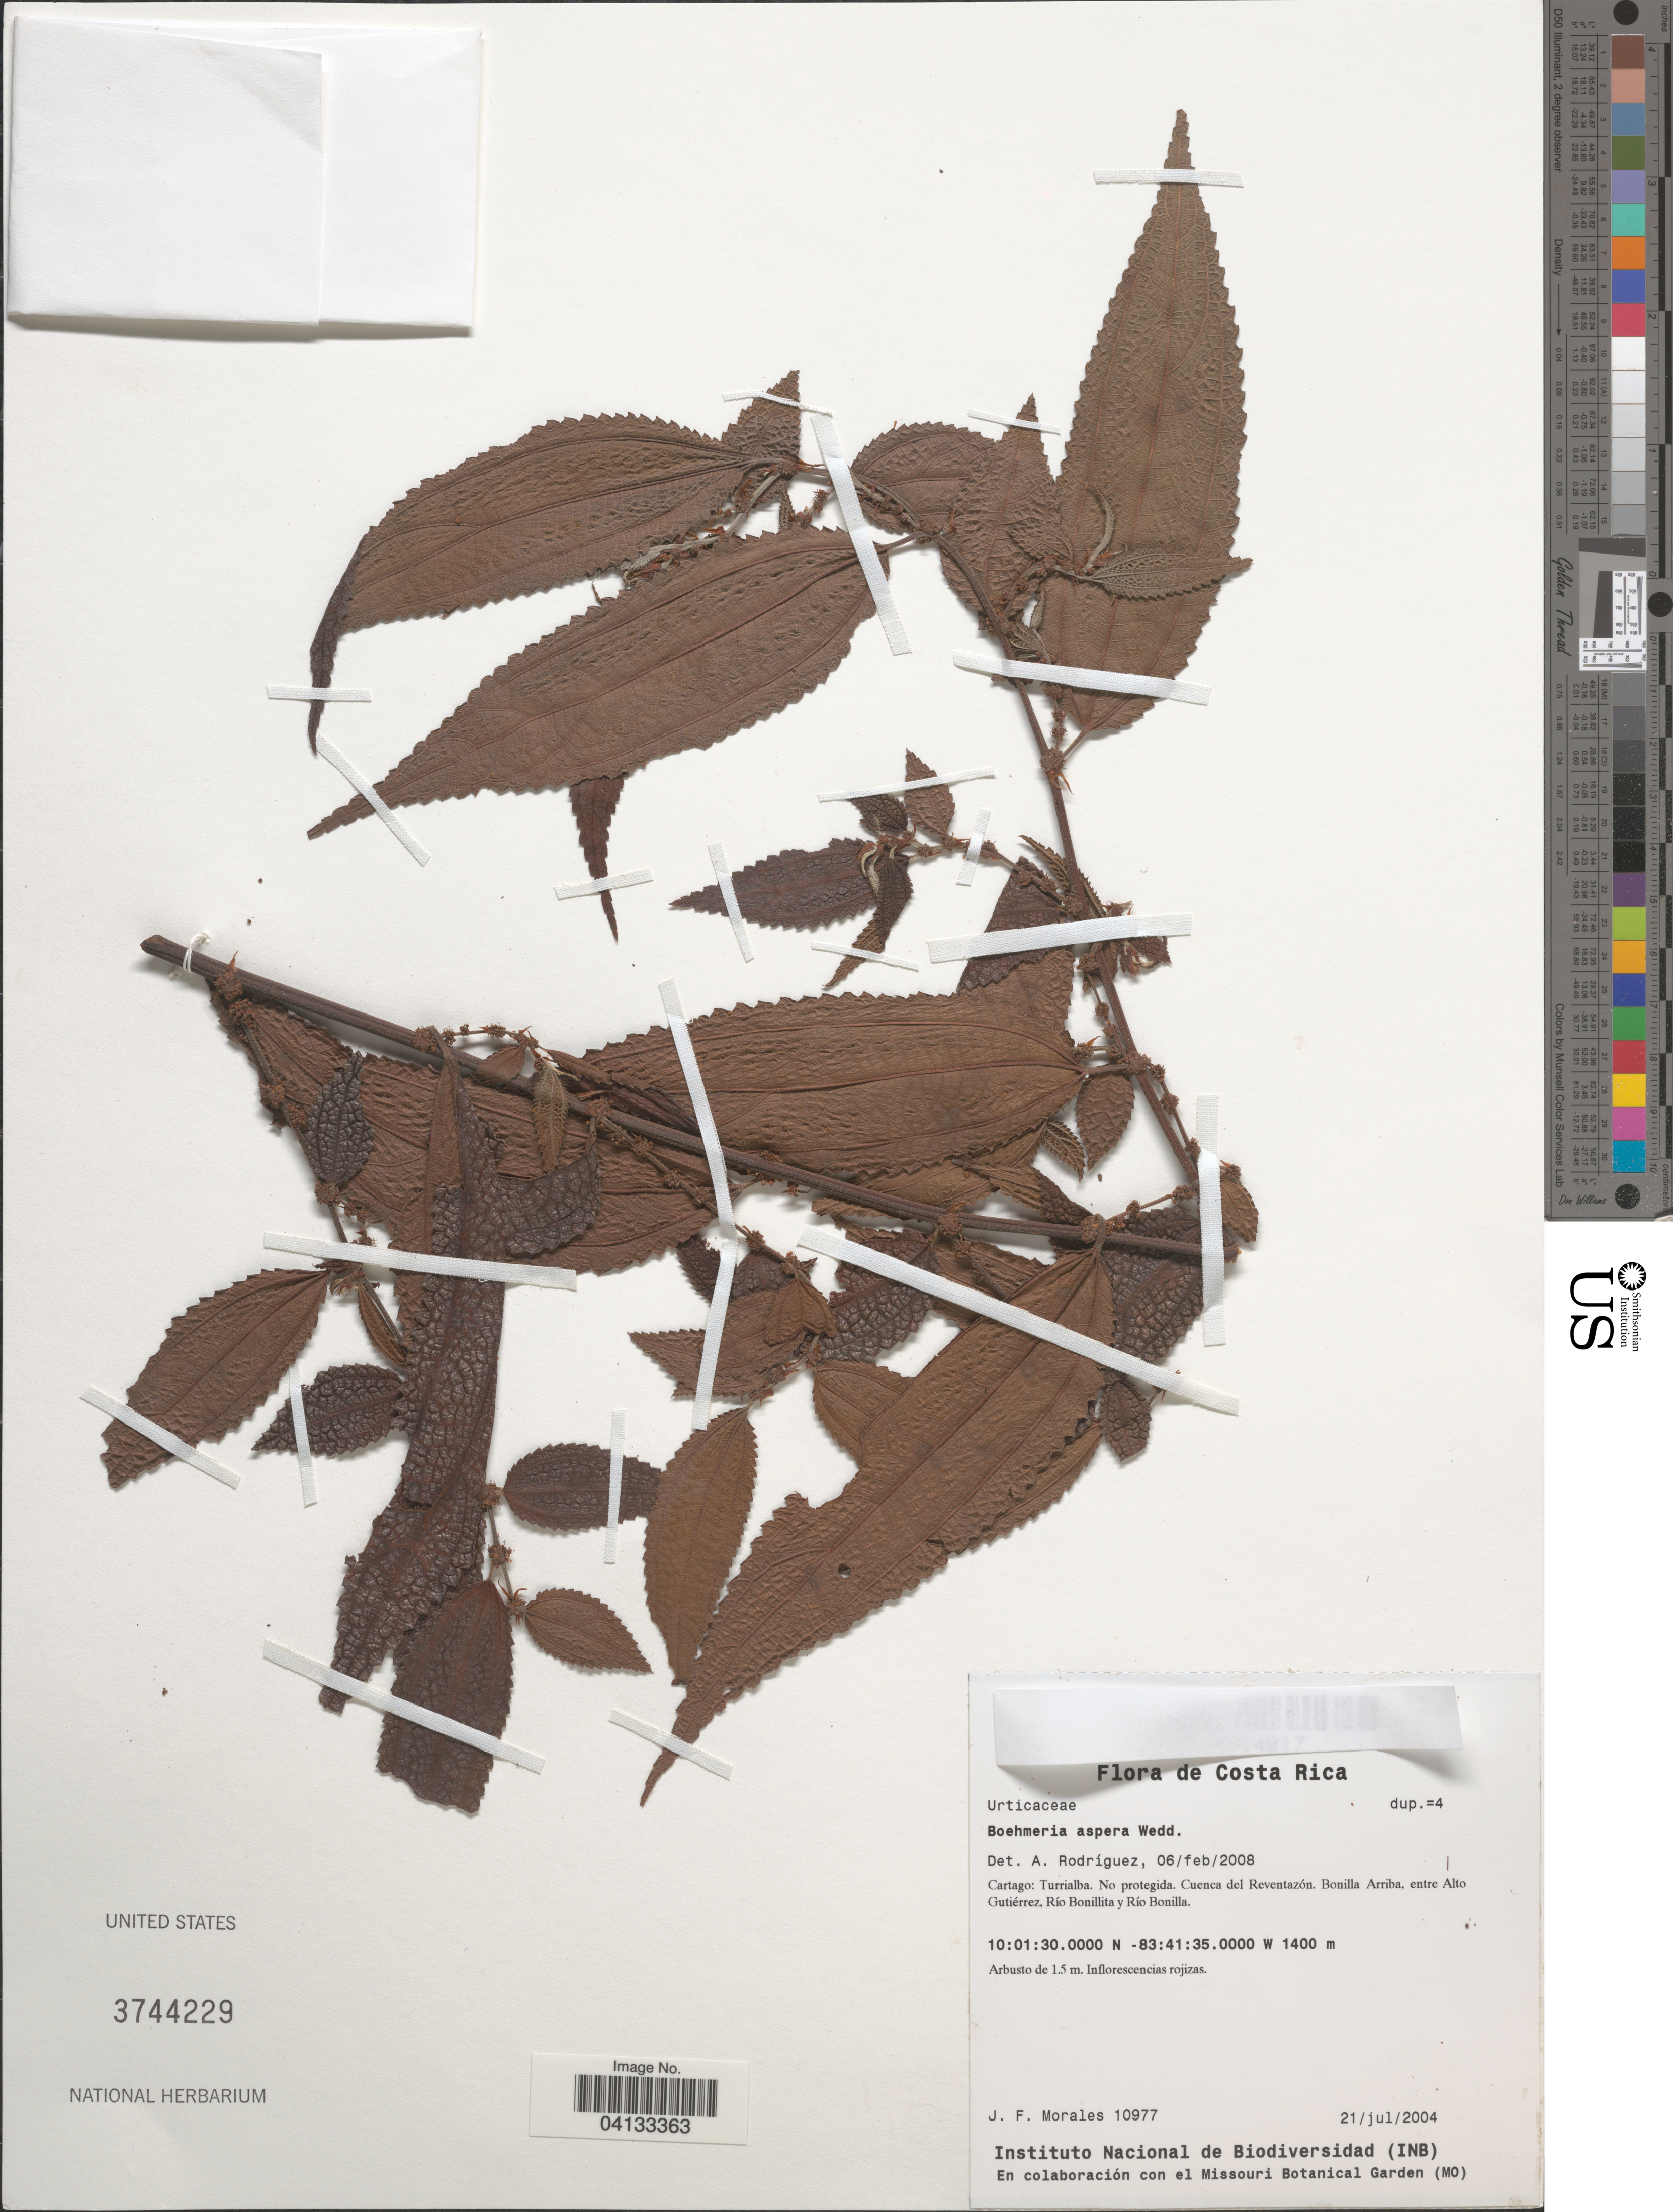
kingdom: Plantae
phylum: Tracheophyta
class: Magnoliopsida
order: Rosales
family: Urticaceae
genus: Boehmeria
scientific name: Boehmeria aspera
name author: Wedd.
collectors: J. Morales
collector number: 10977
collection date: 2004-07-21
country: Costa Rica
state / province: Cartago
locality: Turrialba. No protegida. Cuenca del Reventazón. Bonilla Arriba, entre Alto Gutiérrez, Río Bonillita y Río Bonilla.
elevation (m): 1400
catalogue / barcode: US 3744229